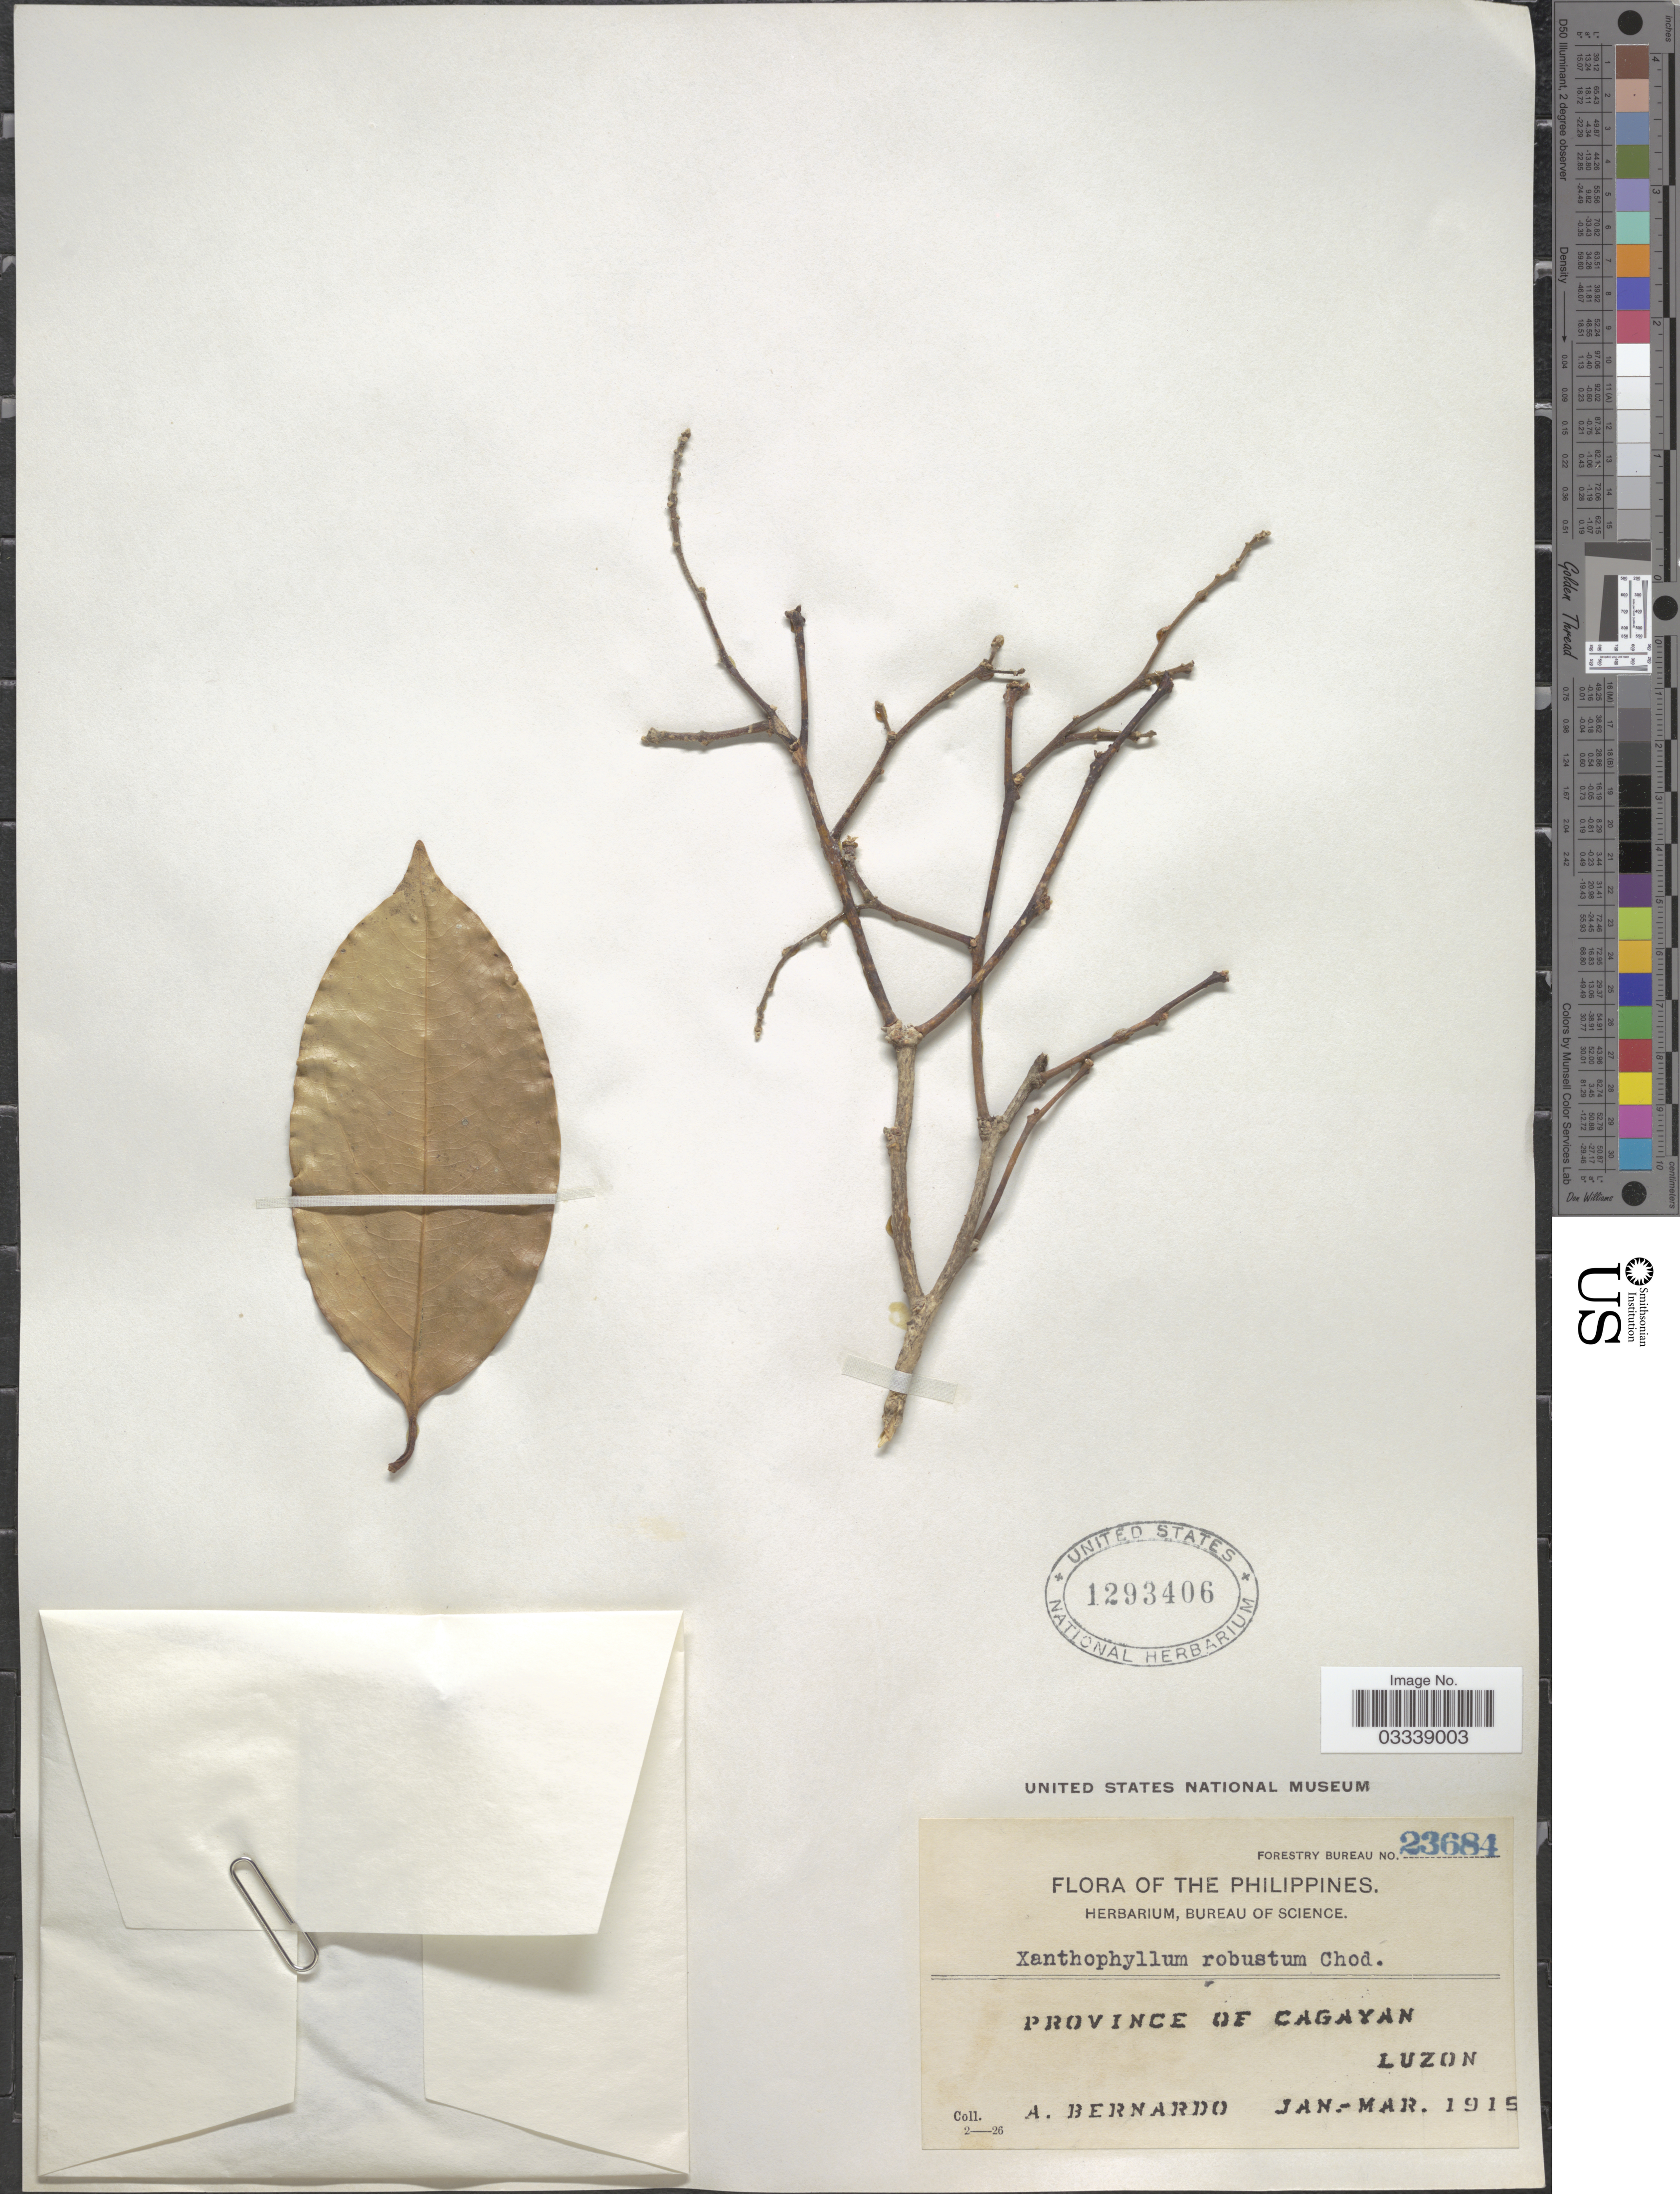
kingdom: Plantae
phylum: Tracheophyta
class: Magnoliopsida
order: Fabales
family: Polygalaceae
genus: Xanthophyllum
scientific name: Xanthophyllum vitellinum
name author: (Blume) D. Dietr.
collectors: A. Bernardo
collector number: Forestry Bureau 23684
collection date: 1915-01/1915-03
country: Philippines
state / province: Cagayan Valley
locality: Province of Cagayan, Luzon.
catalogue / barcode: US 1293406